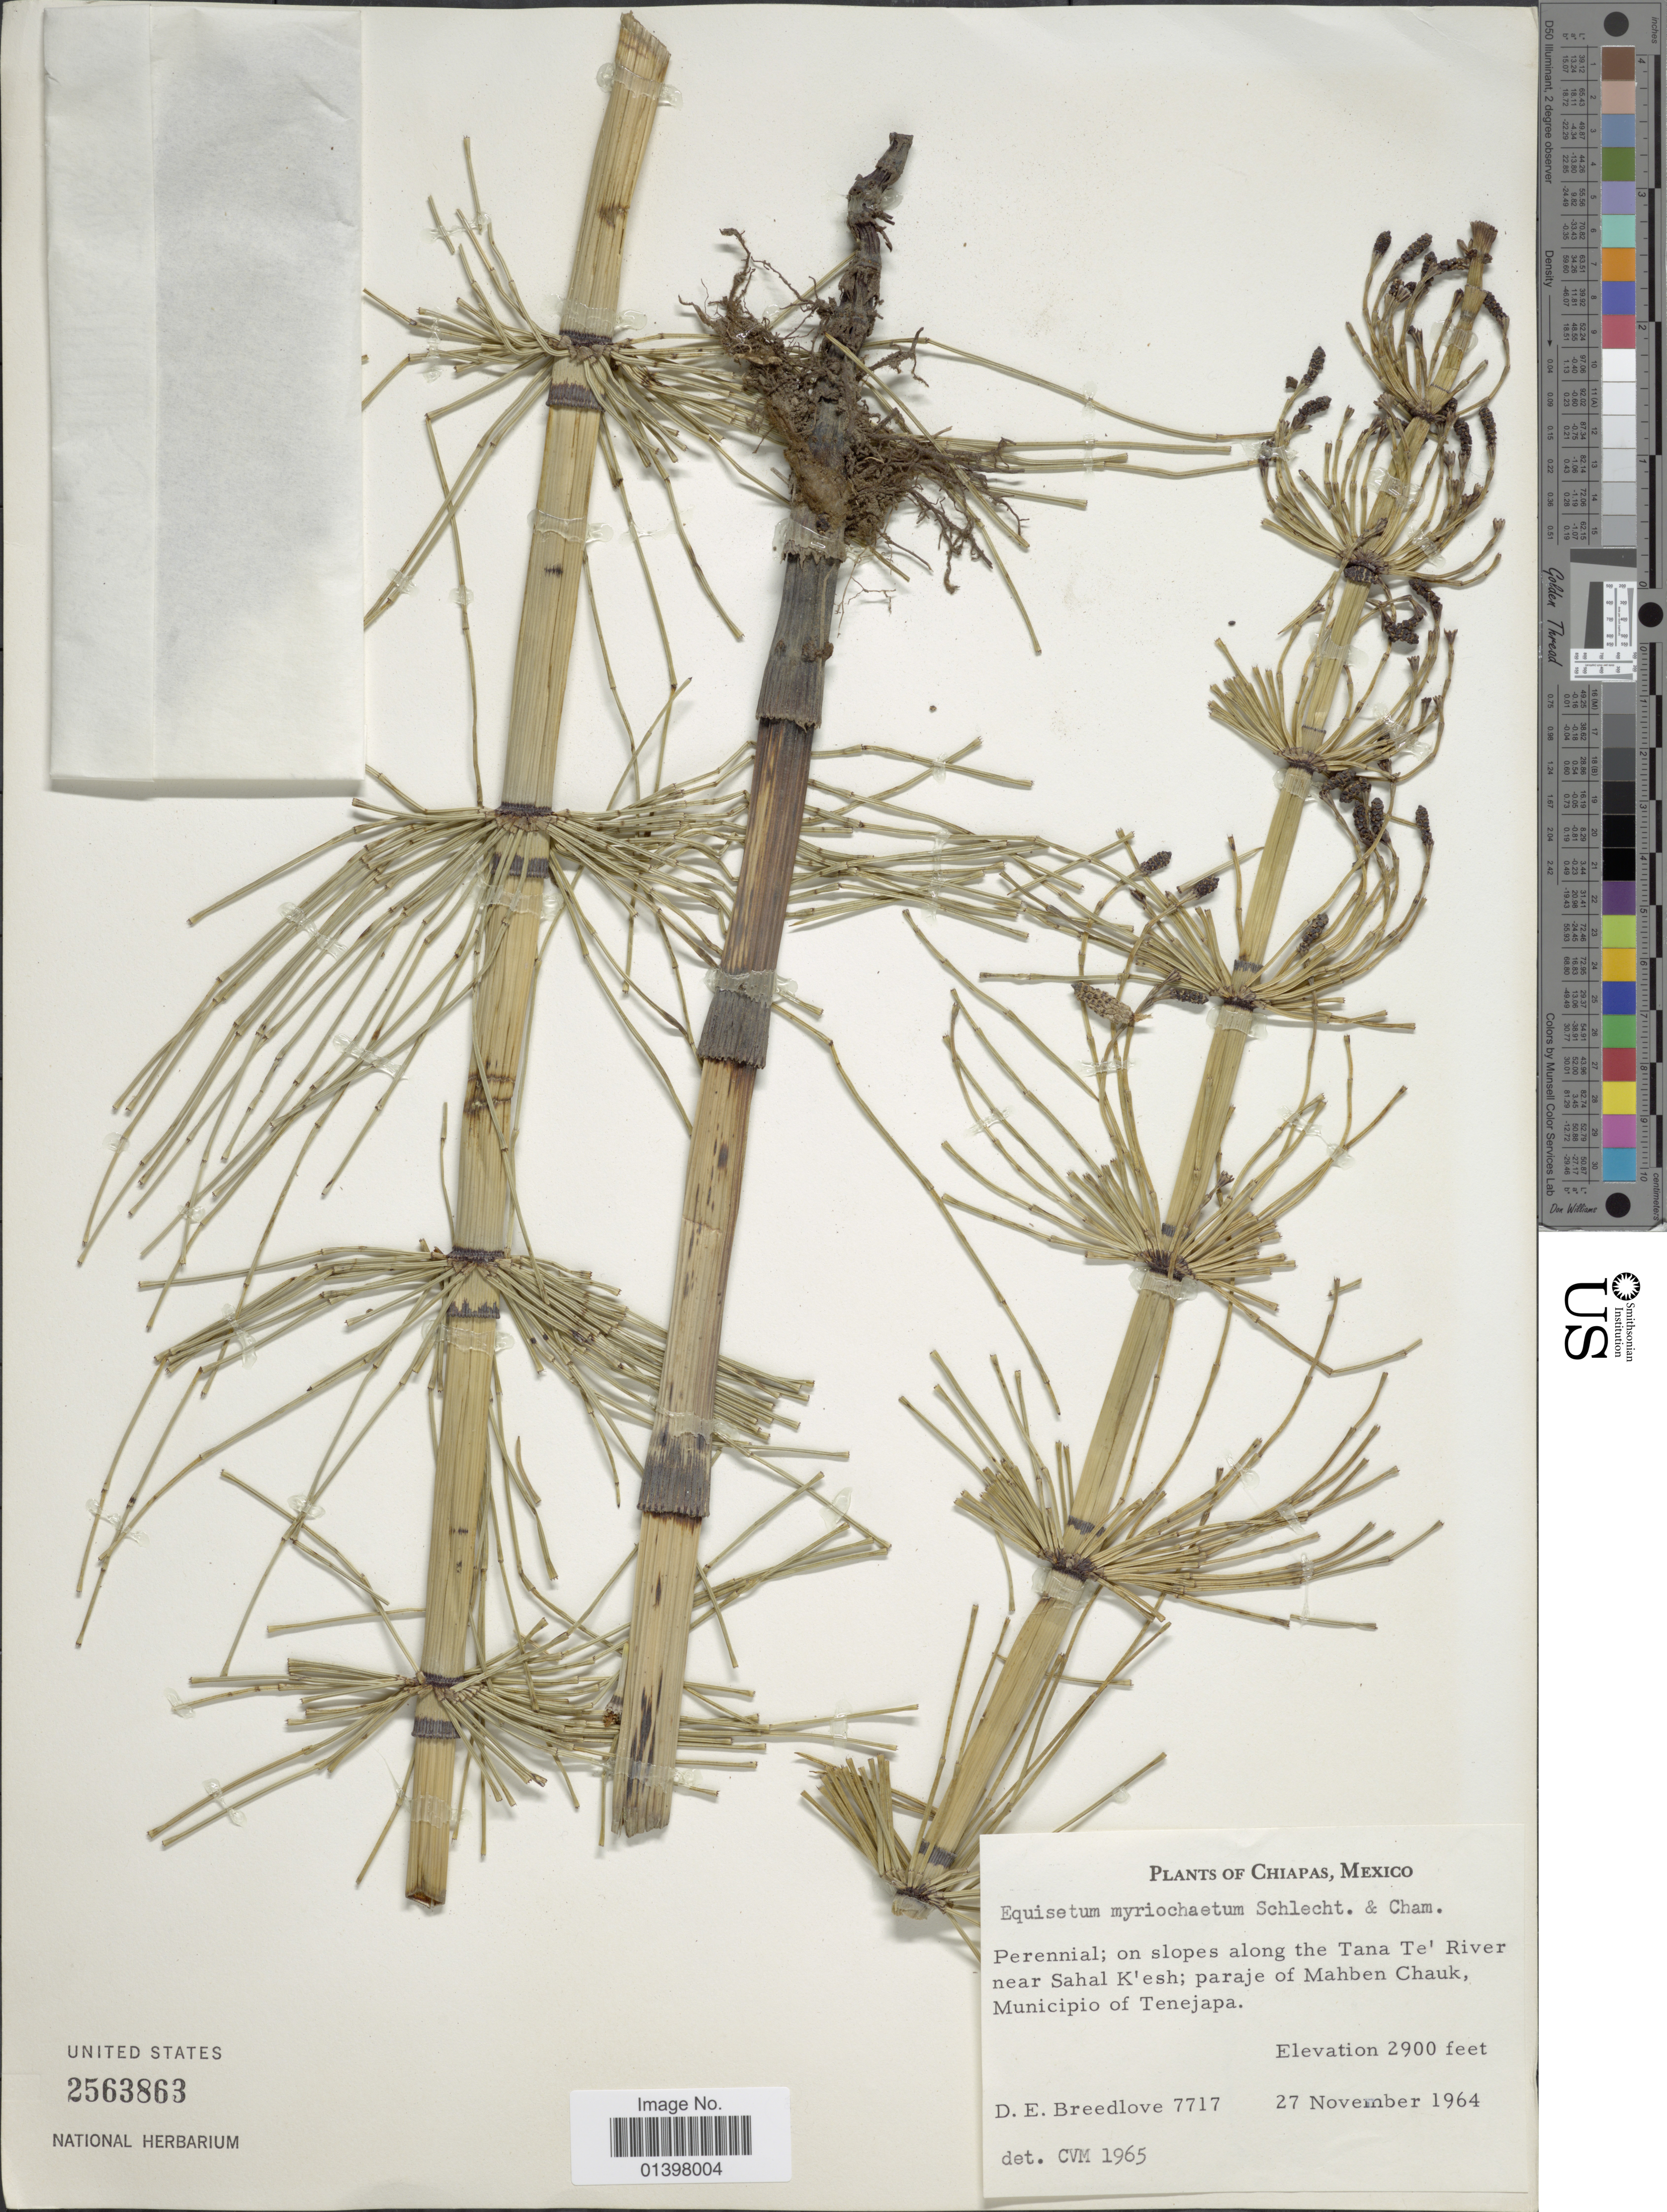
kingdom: Plantae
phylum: Tracheophyta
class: Polypodiopsida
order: Equisetales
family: Equisetaceae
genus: Equisetum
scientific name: Equisetum myriochaetum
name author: Schltdl. & Cham.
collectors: D. E. Breedlove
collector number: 7717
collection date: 1964-11-27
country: Mexico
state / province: Chiapas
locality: On slopes along the Tana Te'River near Sahal K'esh; paraje of Mahben Chauk, Municipio of Tenejapa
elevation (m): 884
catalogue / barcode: US 2563863